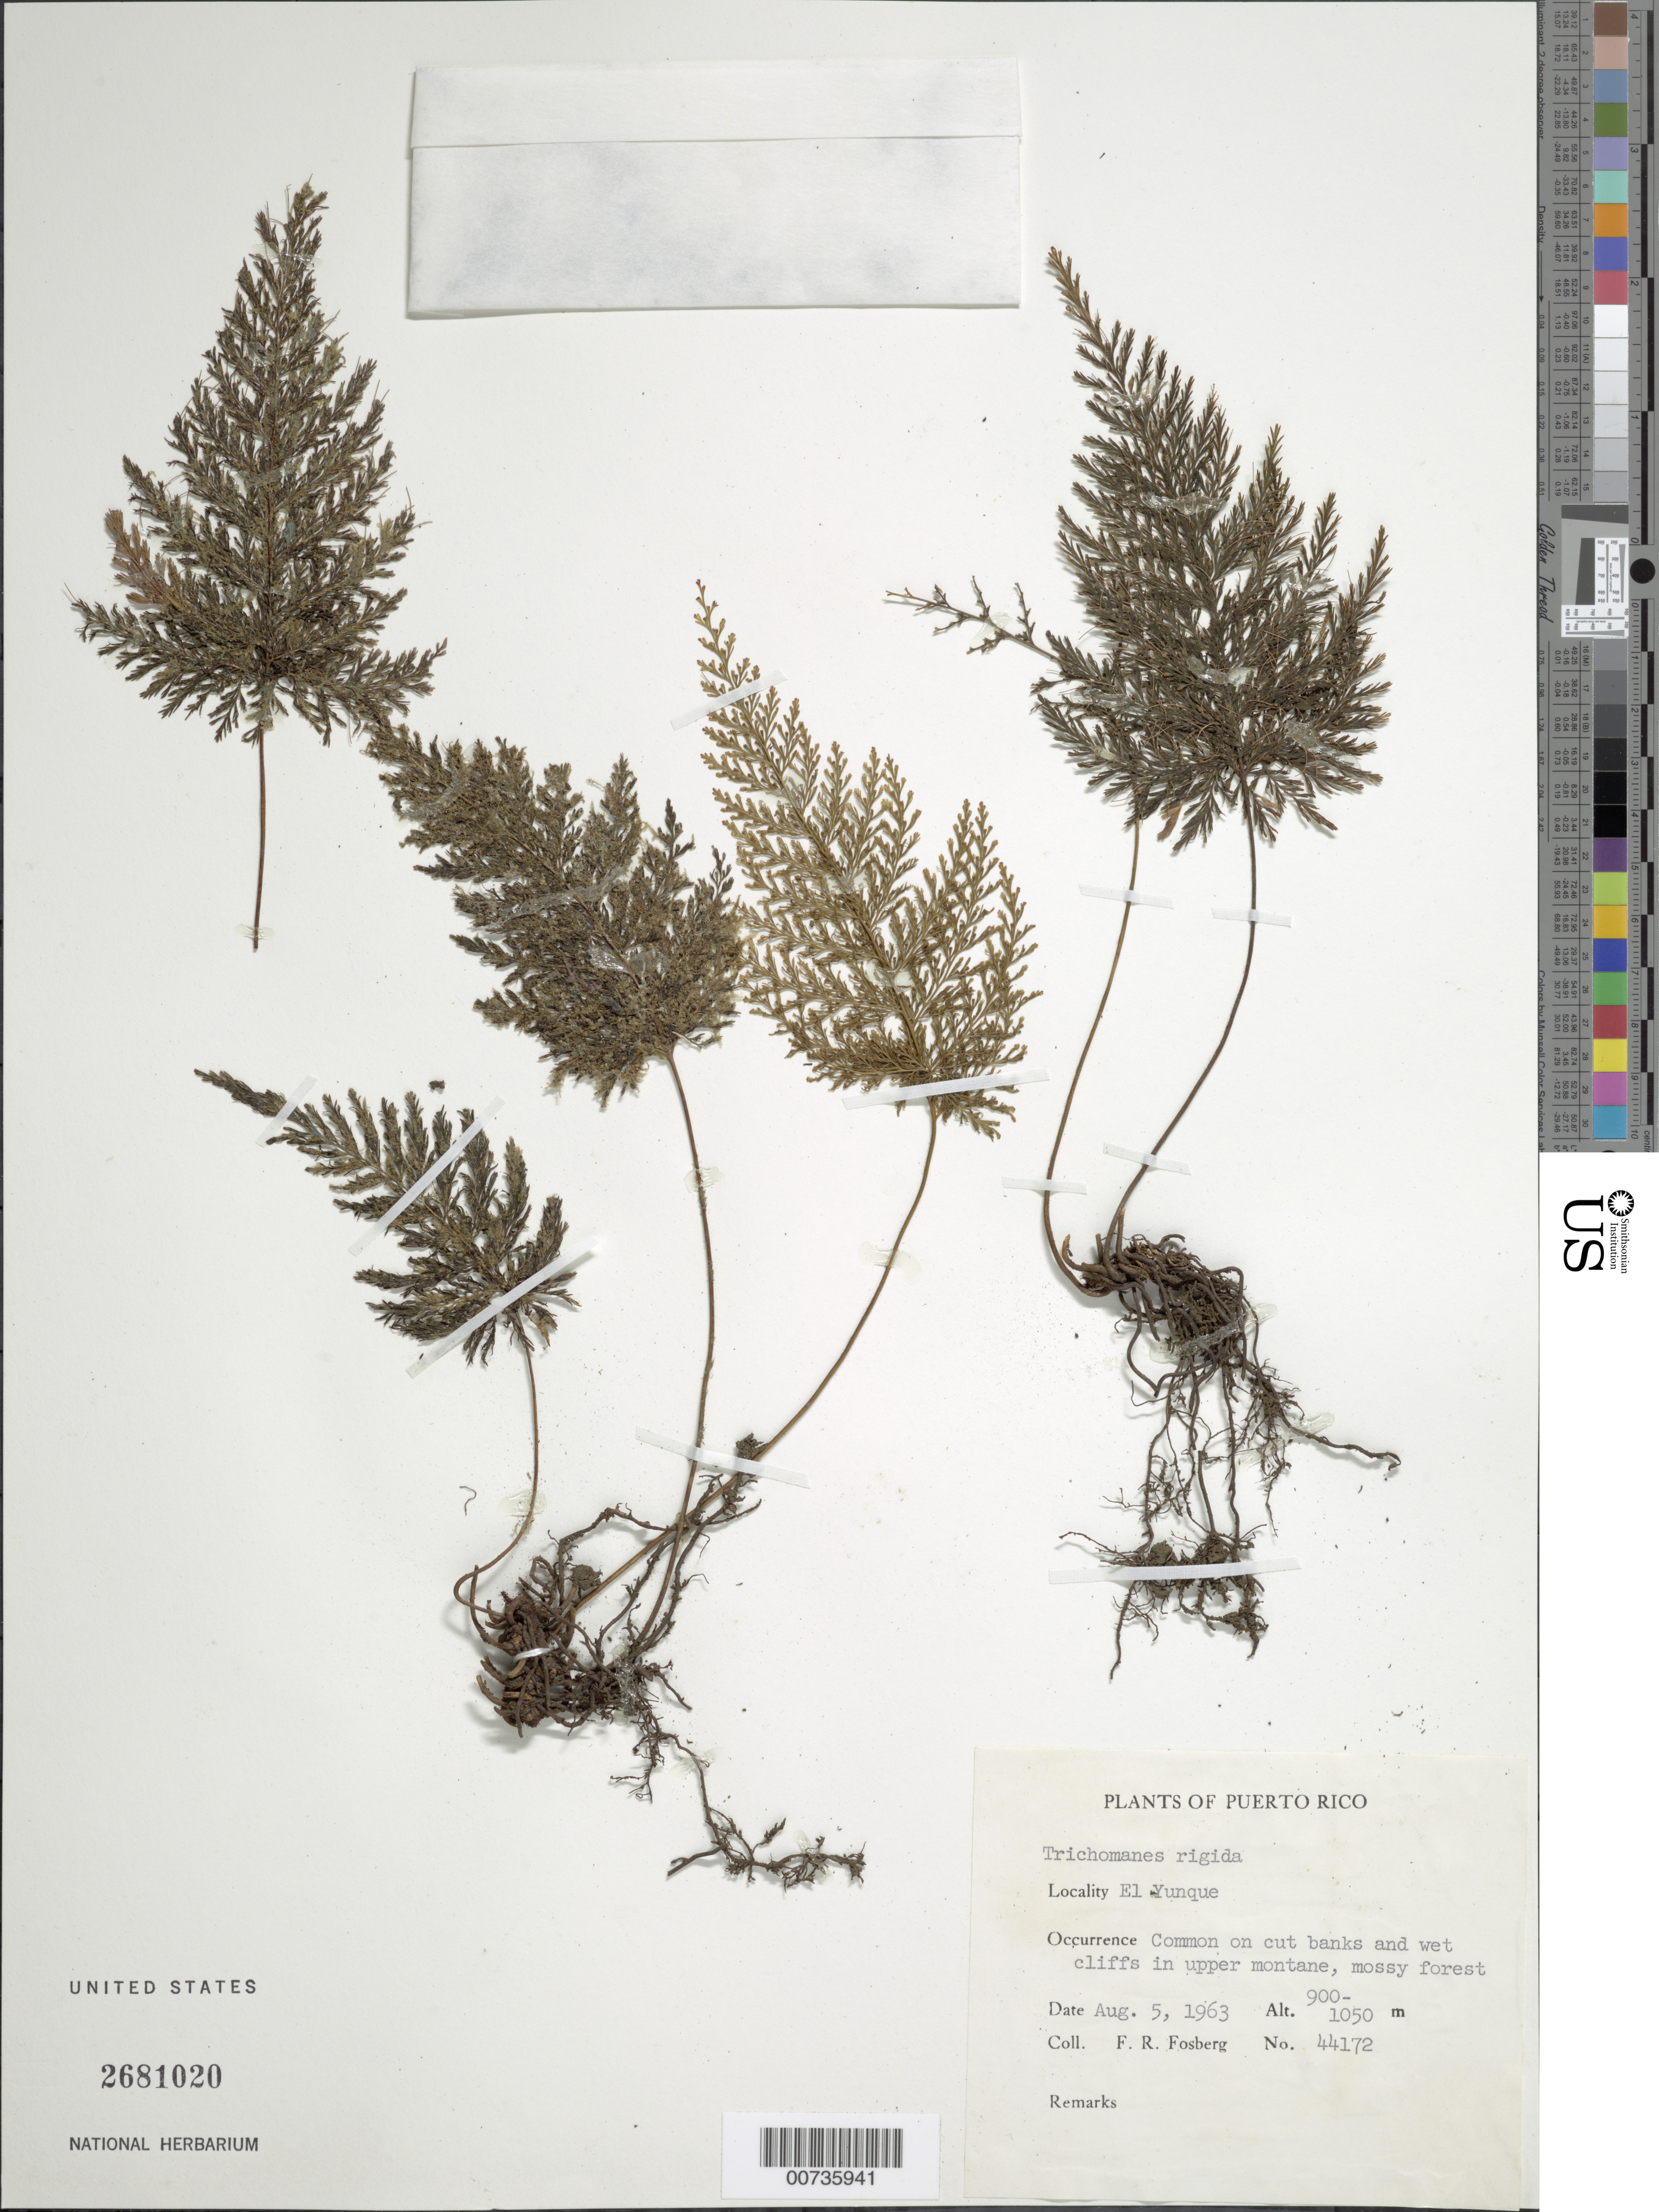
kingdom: Plantae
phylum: Tracheophyta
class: Polypodiopsida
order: Hymenophyllales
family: Hymenophyllaceae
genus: Abrodictyum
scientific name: Abrodictyum rigidum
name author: (Sw.) Ebihara & Dubuisson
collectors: F. R. Fosberg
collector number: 44172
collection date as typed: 05 Aug 1963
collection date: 1963-08-05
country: Puerto Rico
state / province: Río Grande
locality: El Yunque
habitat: On cut banks and wet cliffs in upper montane, mossy forest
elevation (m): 900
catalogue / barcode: US 2681020